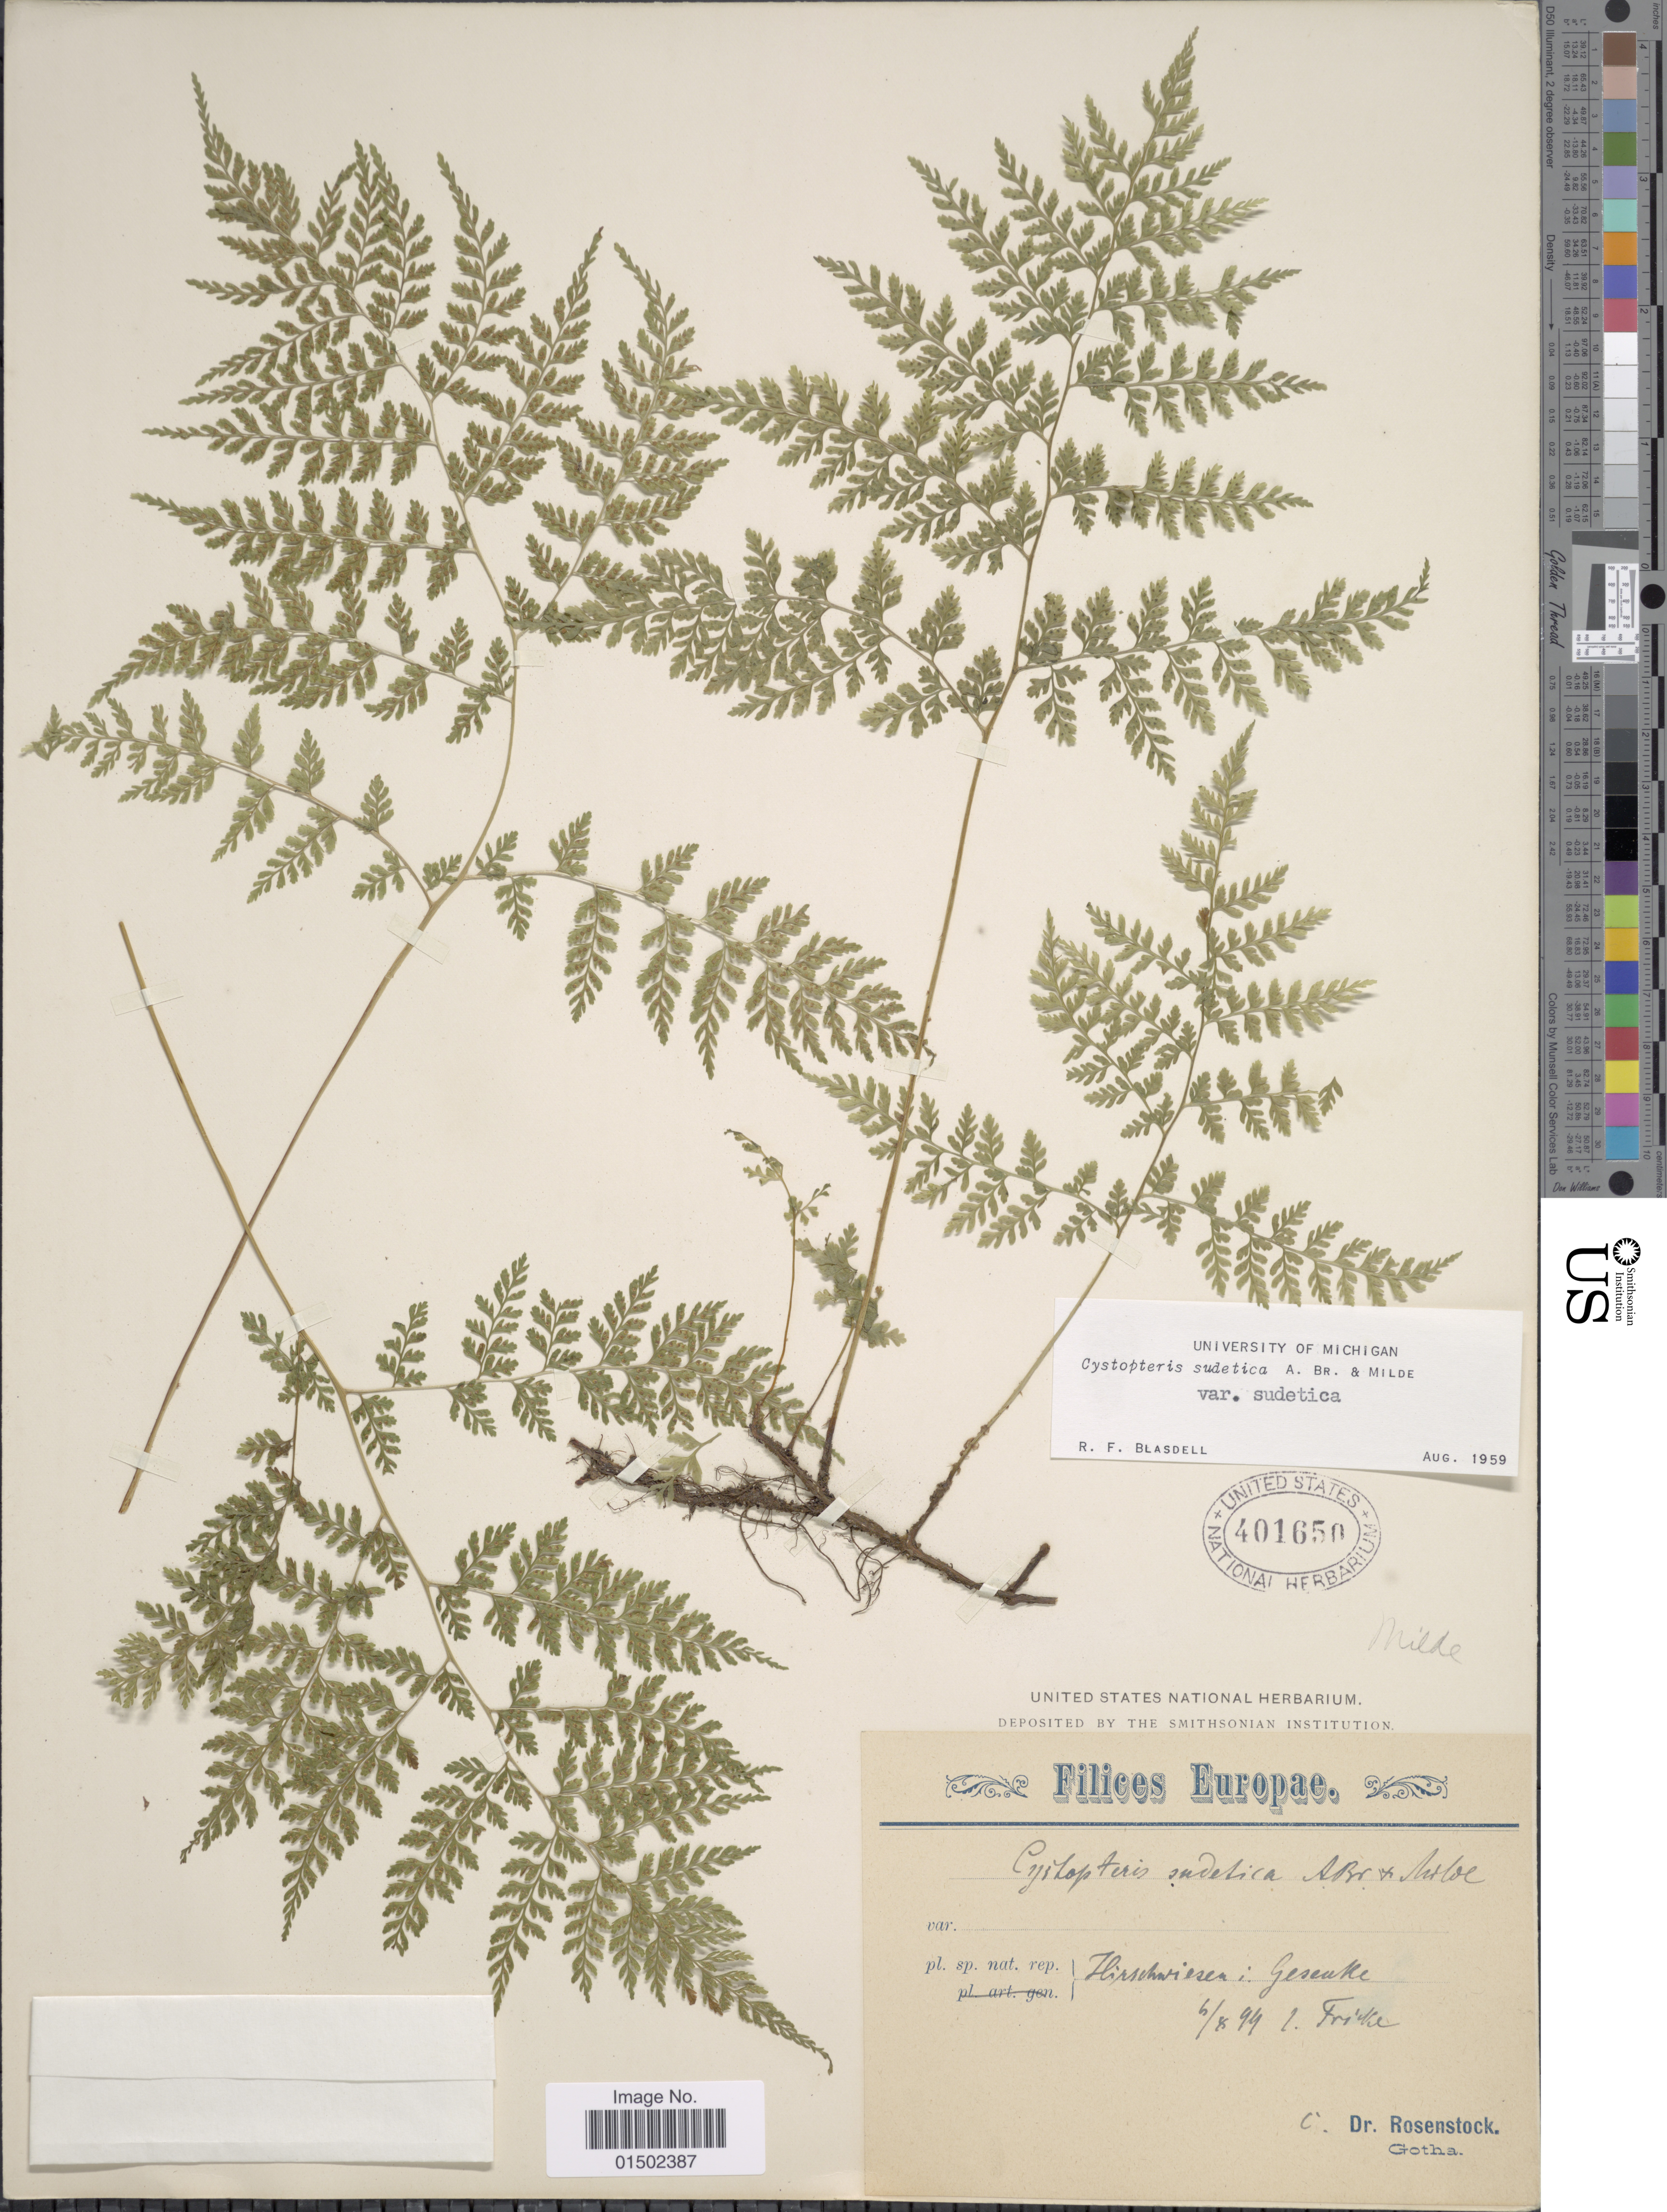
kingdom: Plantae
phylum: Tracheophyta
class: Polypodiopsida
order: Polypodiales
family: Cystopteridaceae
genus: Cystopteris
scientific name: Cystopteris sudetica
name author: A. Braun & Milde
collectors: Frike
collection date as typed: Transcribed d/m/y: 6/8/94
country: Czechia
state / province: Olomouc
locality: Hirschwiesen; Gesenke [interpreted]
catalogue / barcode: US 401650